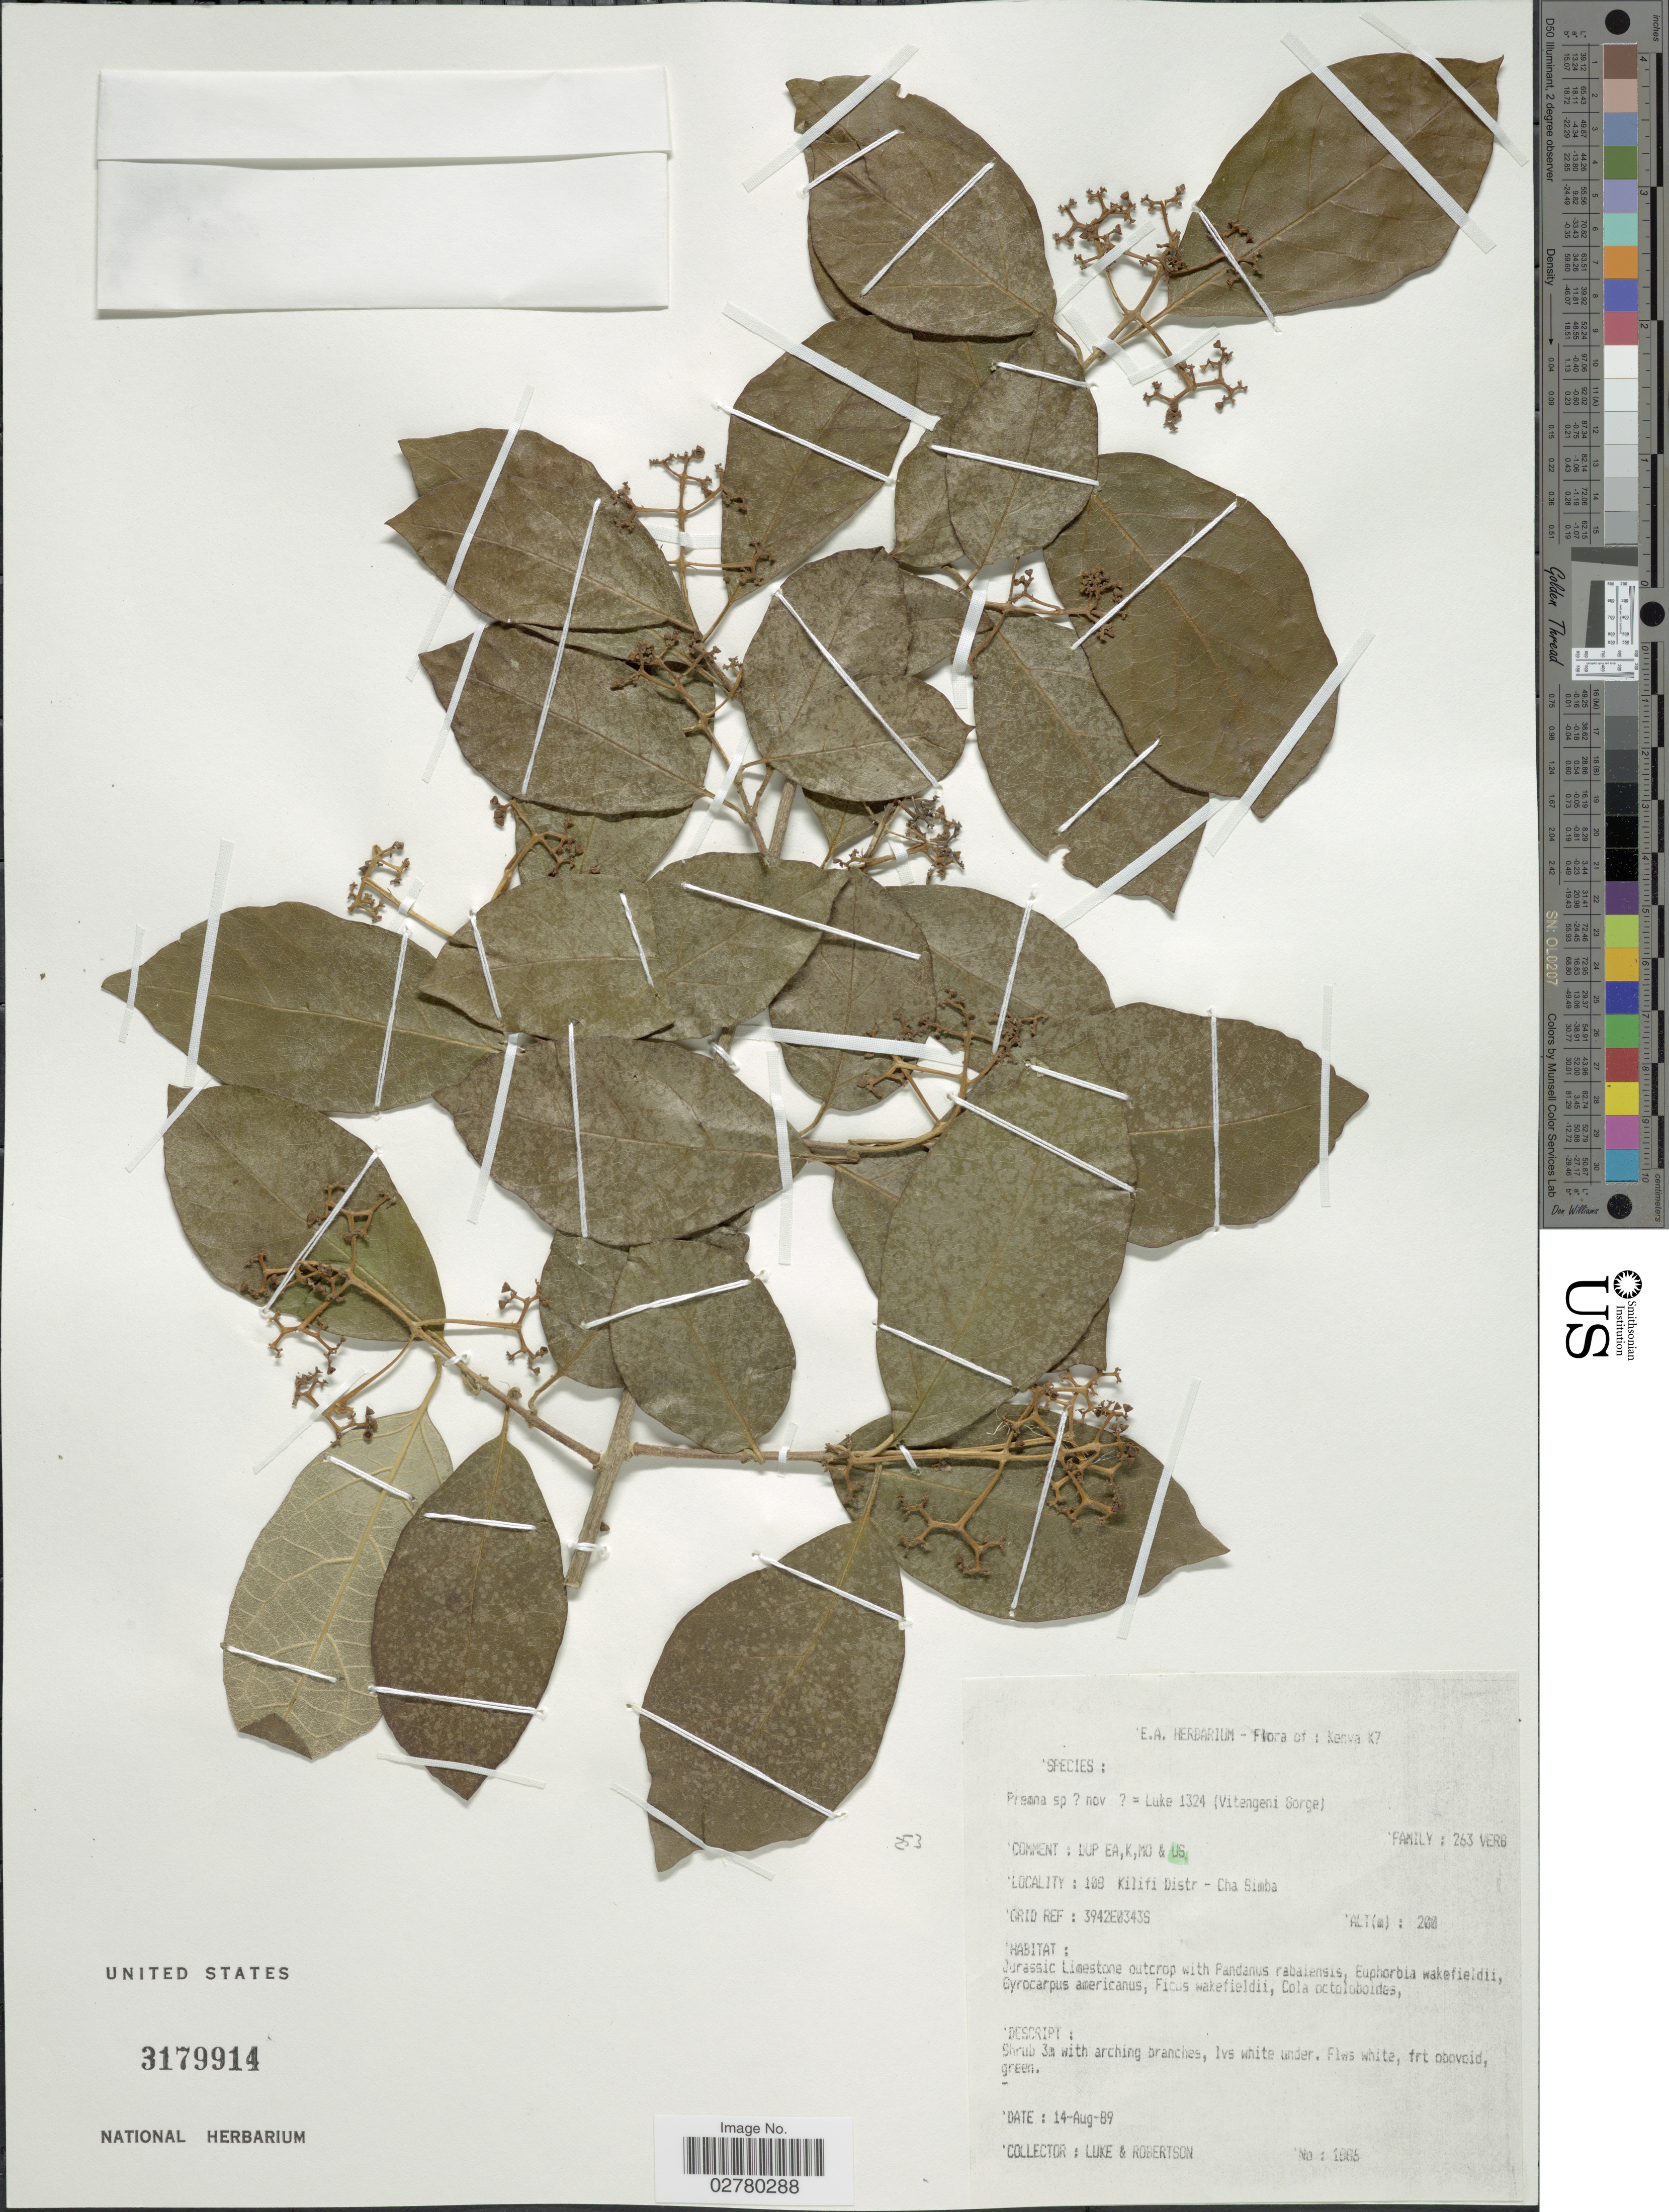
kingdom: Plantae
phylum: Tracheophyta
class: Magnoliopsida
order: Lamiales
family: Lamiaceae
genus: Premna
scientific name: Premna sp.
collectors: -. Luke & -. Robertson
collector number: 1885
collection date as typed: Transcribed d/m/y: 14/8/89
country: Kenya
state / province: Kilifi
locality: K7, 108 Kilifi Distr - Cha Simba, Grid Ref: 3942E03436.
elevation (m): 200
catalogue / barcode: US 3179914